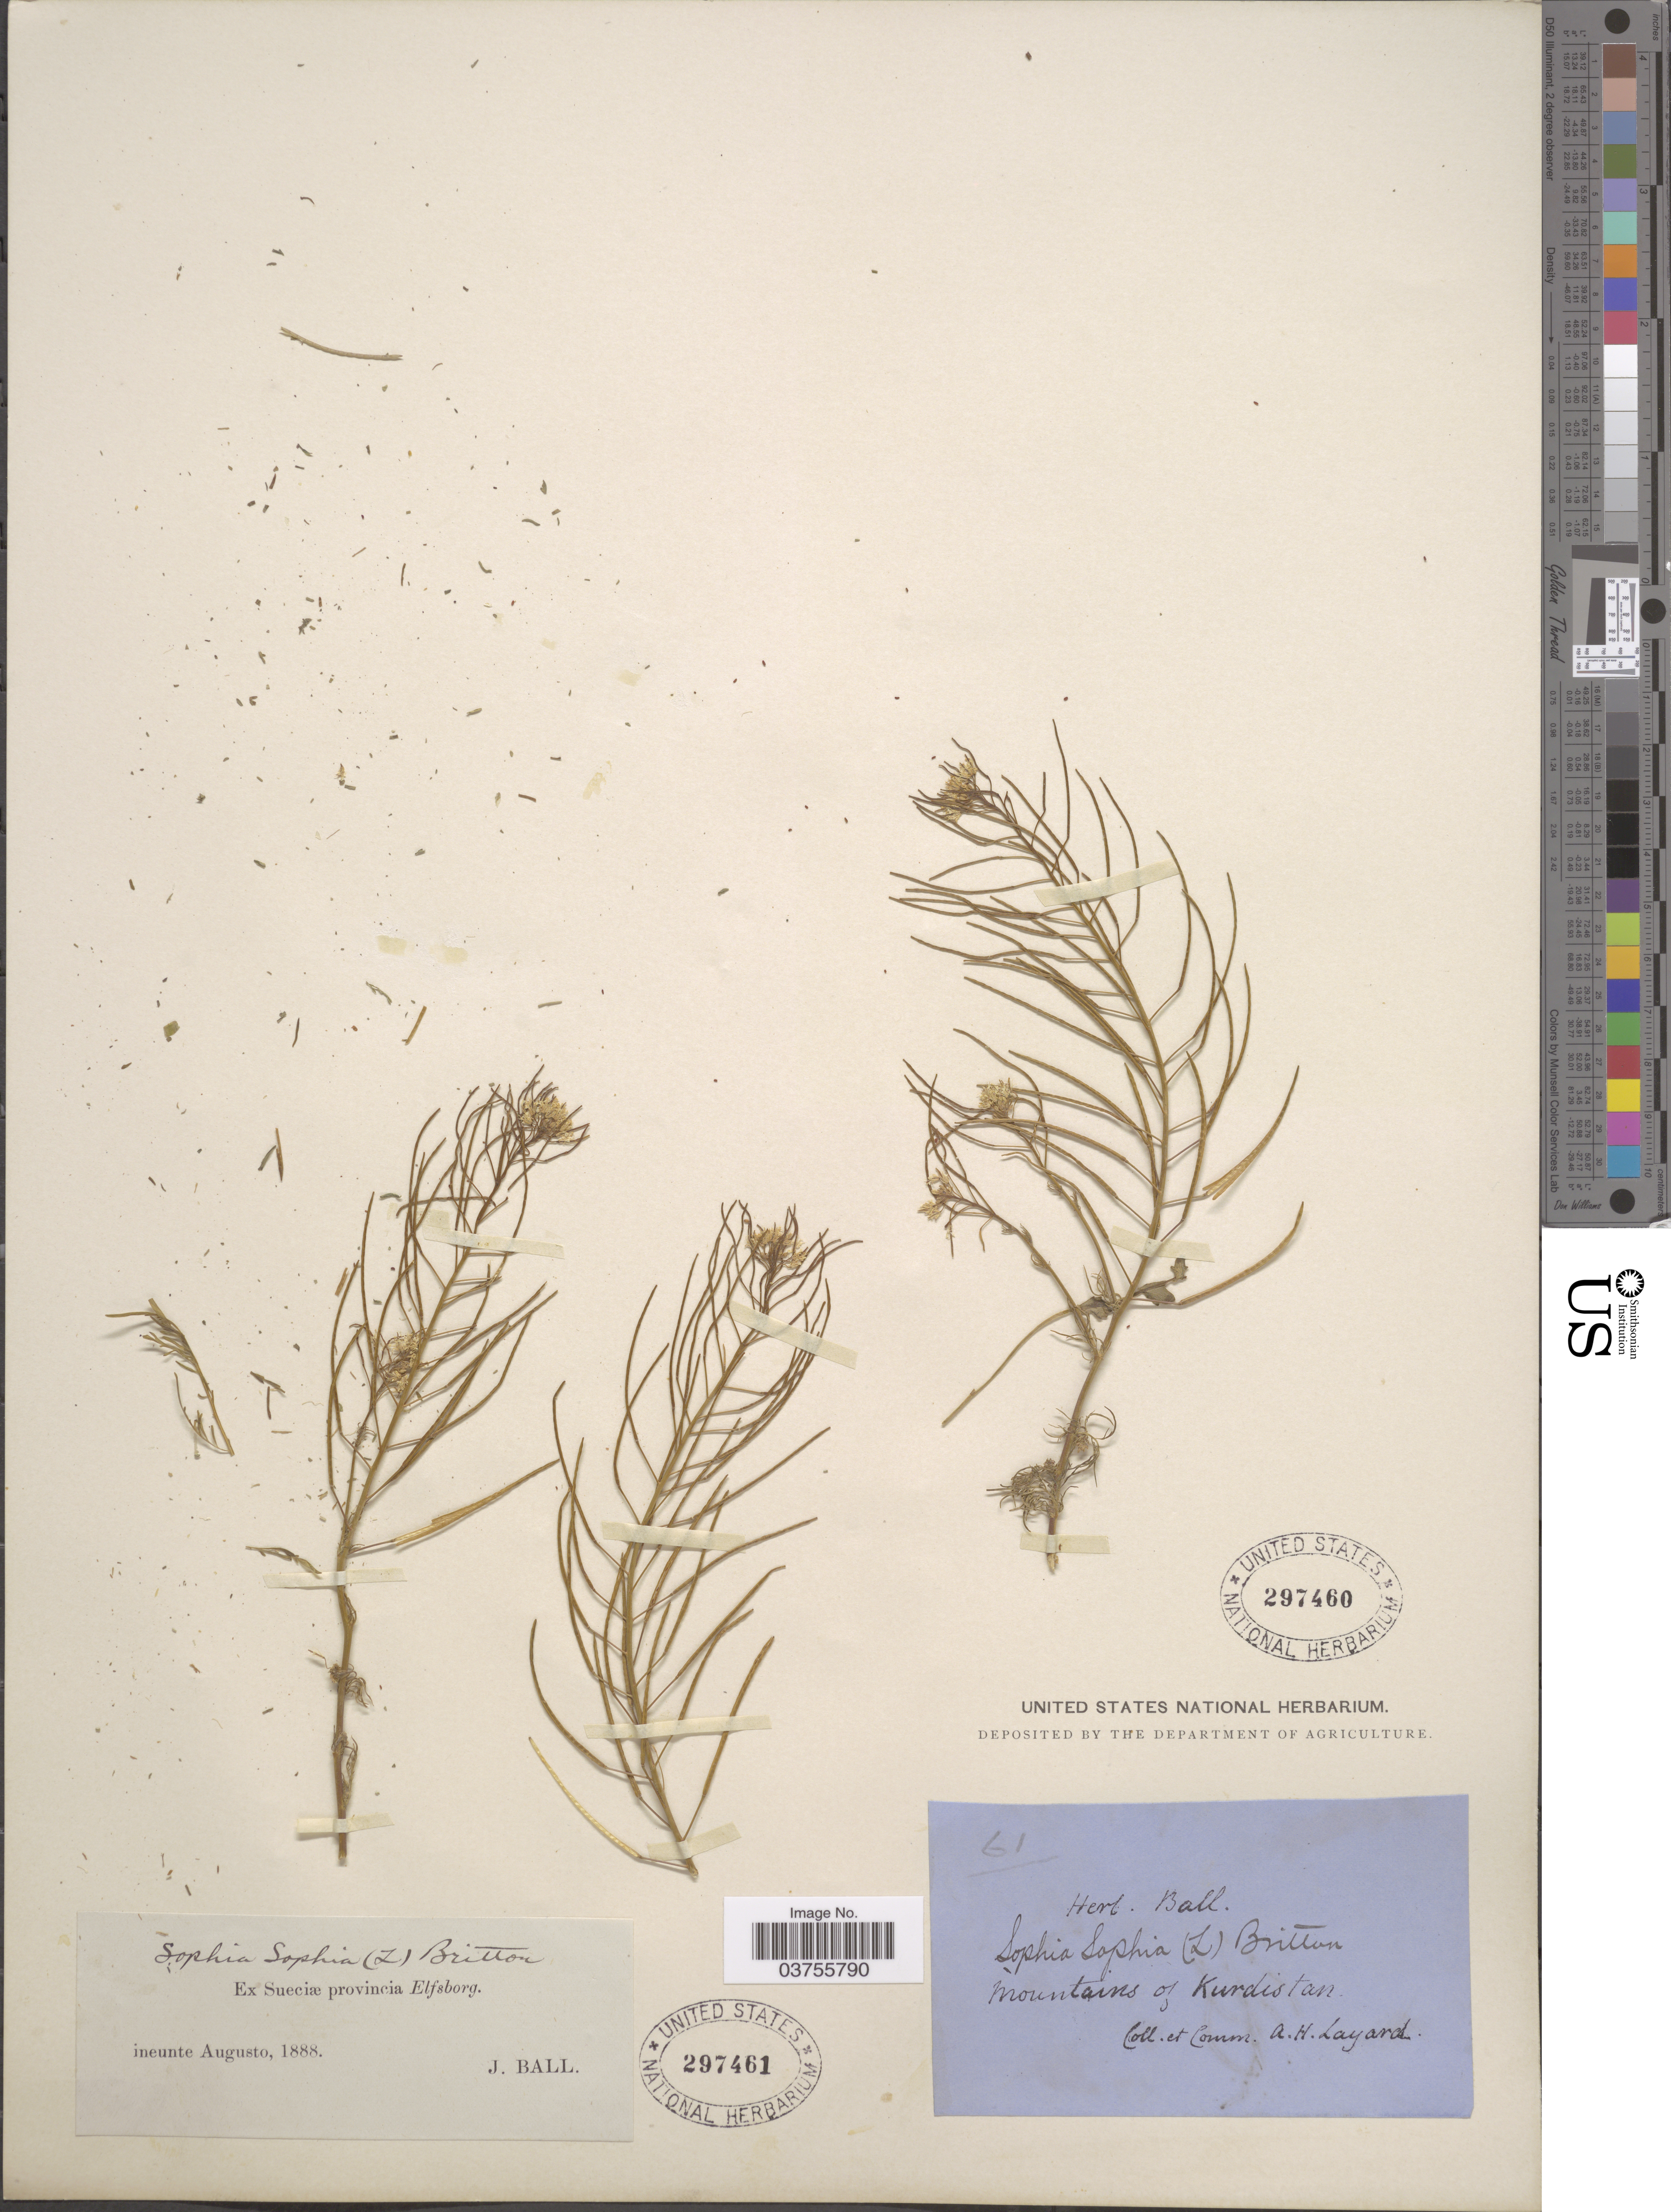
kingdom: Plantae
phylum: Tracheophyta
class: Magnoliopsida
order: Brassicales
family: Brassicaceae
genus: Sophia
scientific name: Sophia sophia (L.) Britton nom. illeg. (tautonym)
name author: (L.) Britton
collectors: J. Ball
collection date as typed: Ineunte Augusto, 1888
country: Sweden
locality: Ex Sueciæ provincia Elfsborg.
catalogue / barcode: US 297461